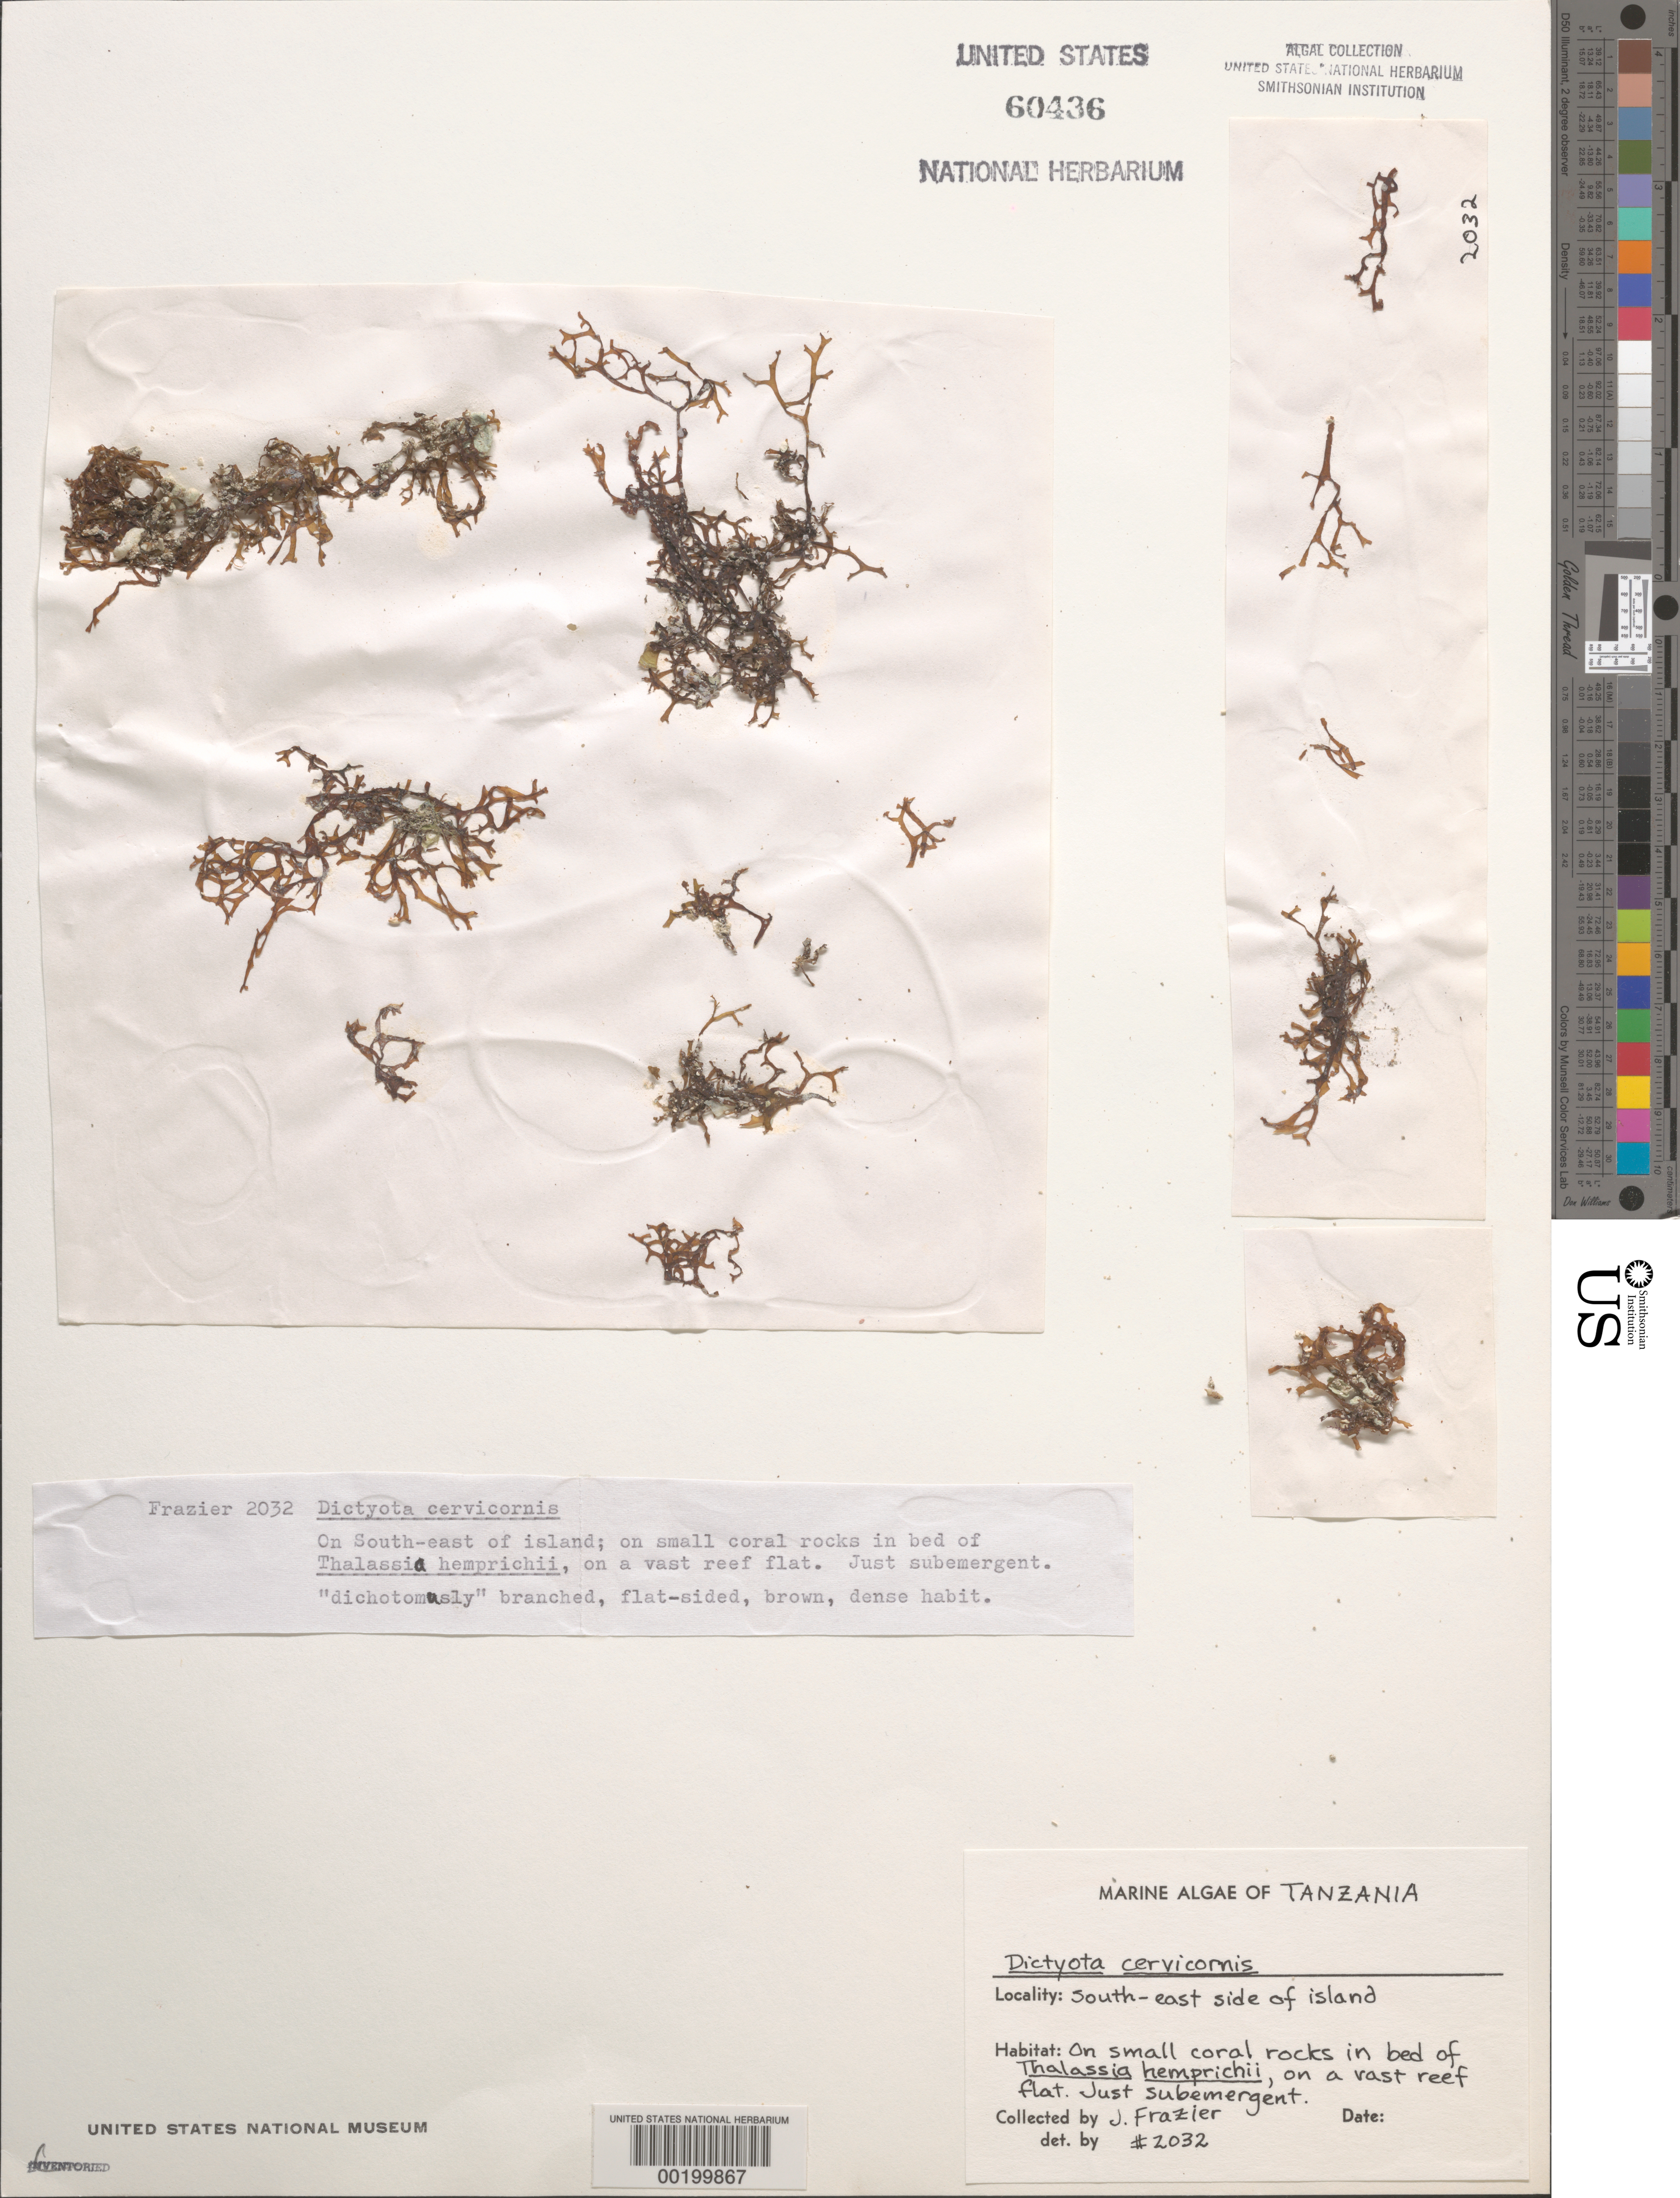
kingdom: Chromista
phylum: Ochrophyta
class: Phaeophyceae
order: Dictyotales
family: Dictyotaceae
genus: Dictyota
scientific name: Dictyota cervicornis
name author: Kütz.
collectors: J. Frazier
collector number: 2032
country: Tanzania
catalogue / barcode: US 60436